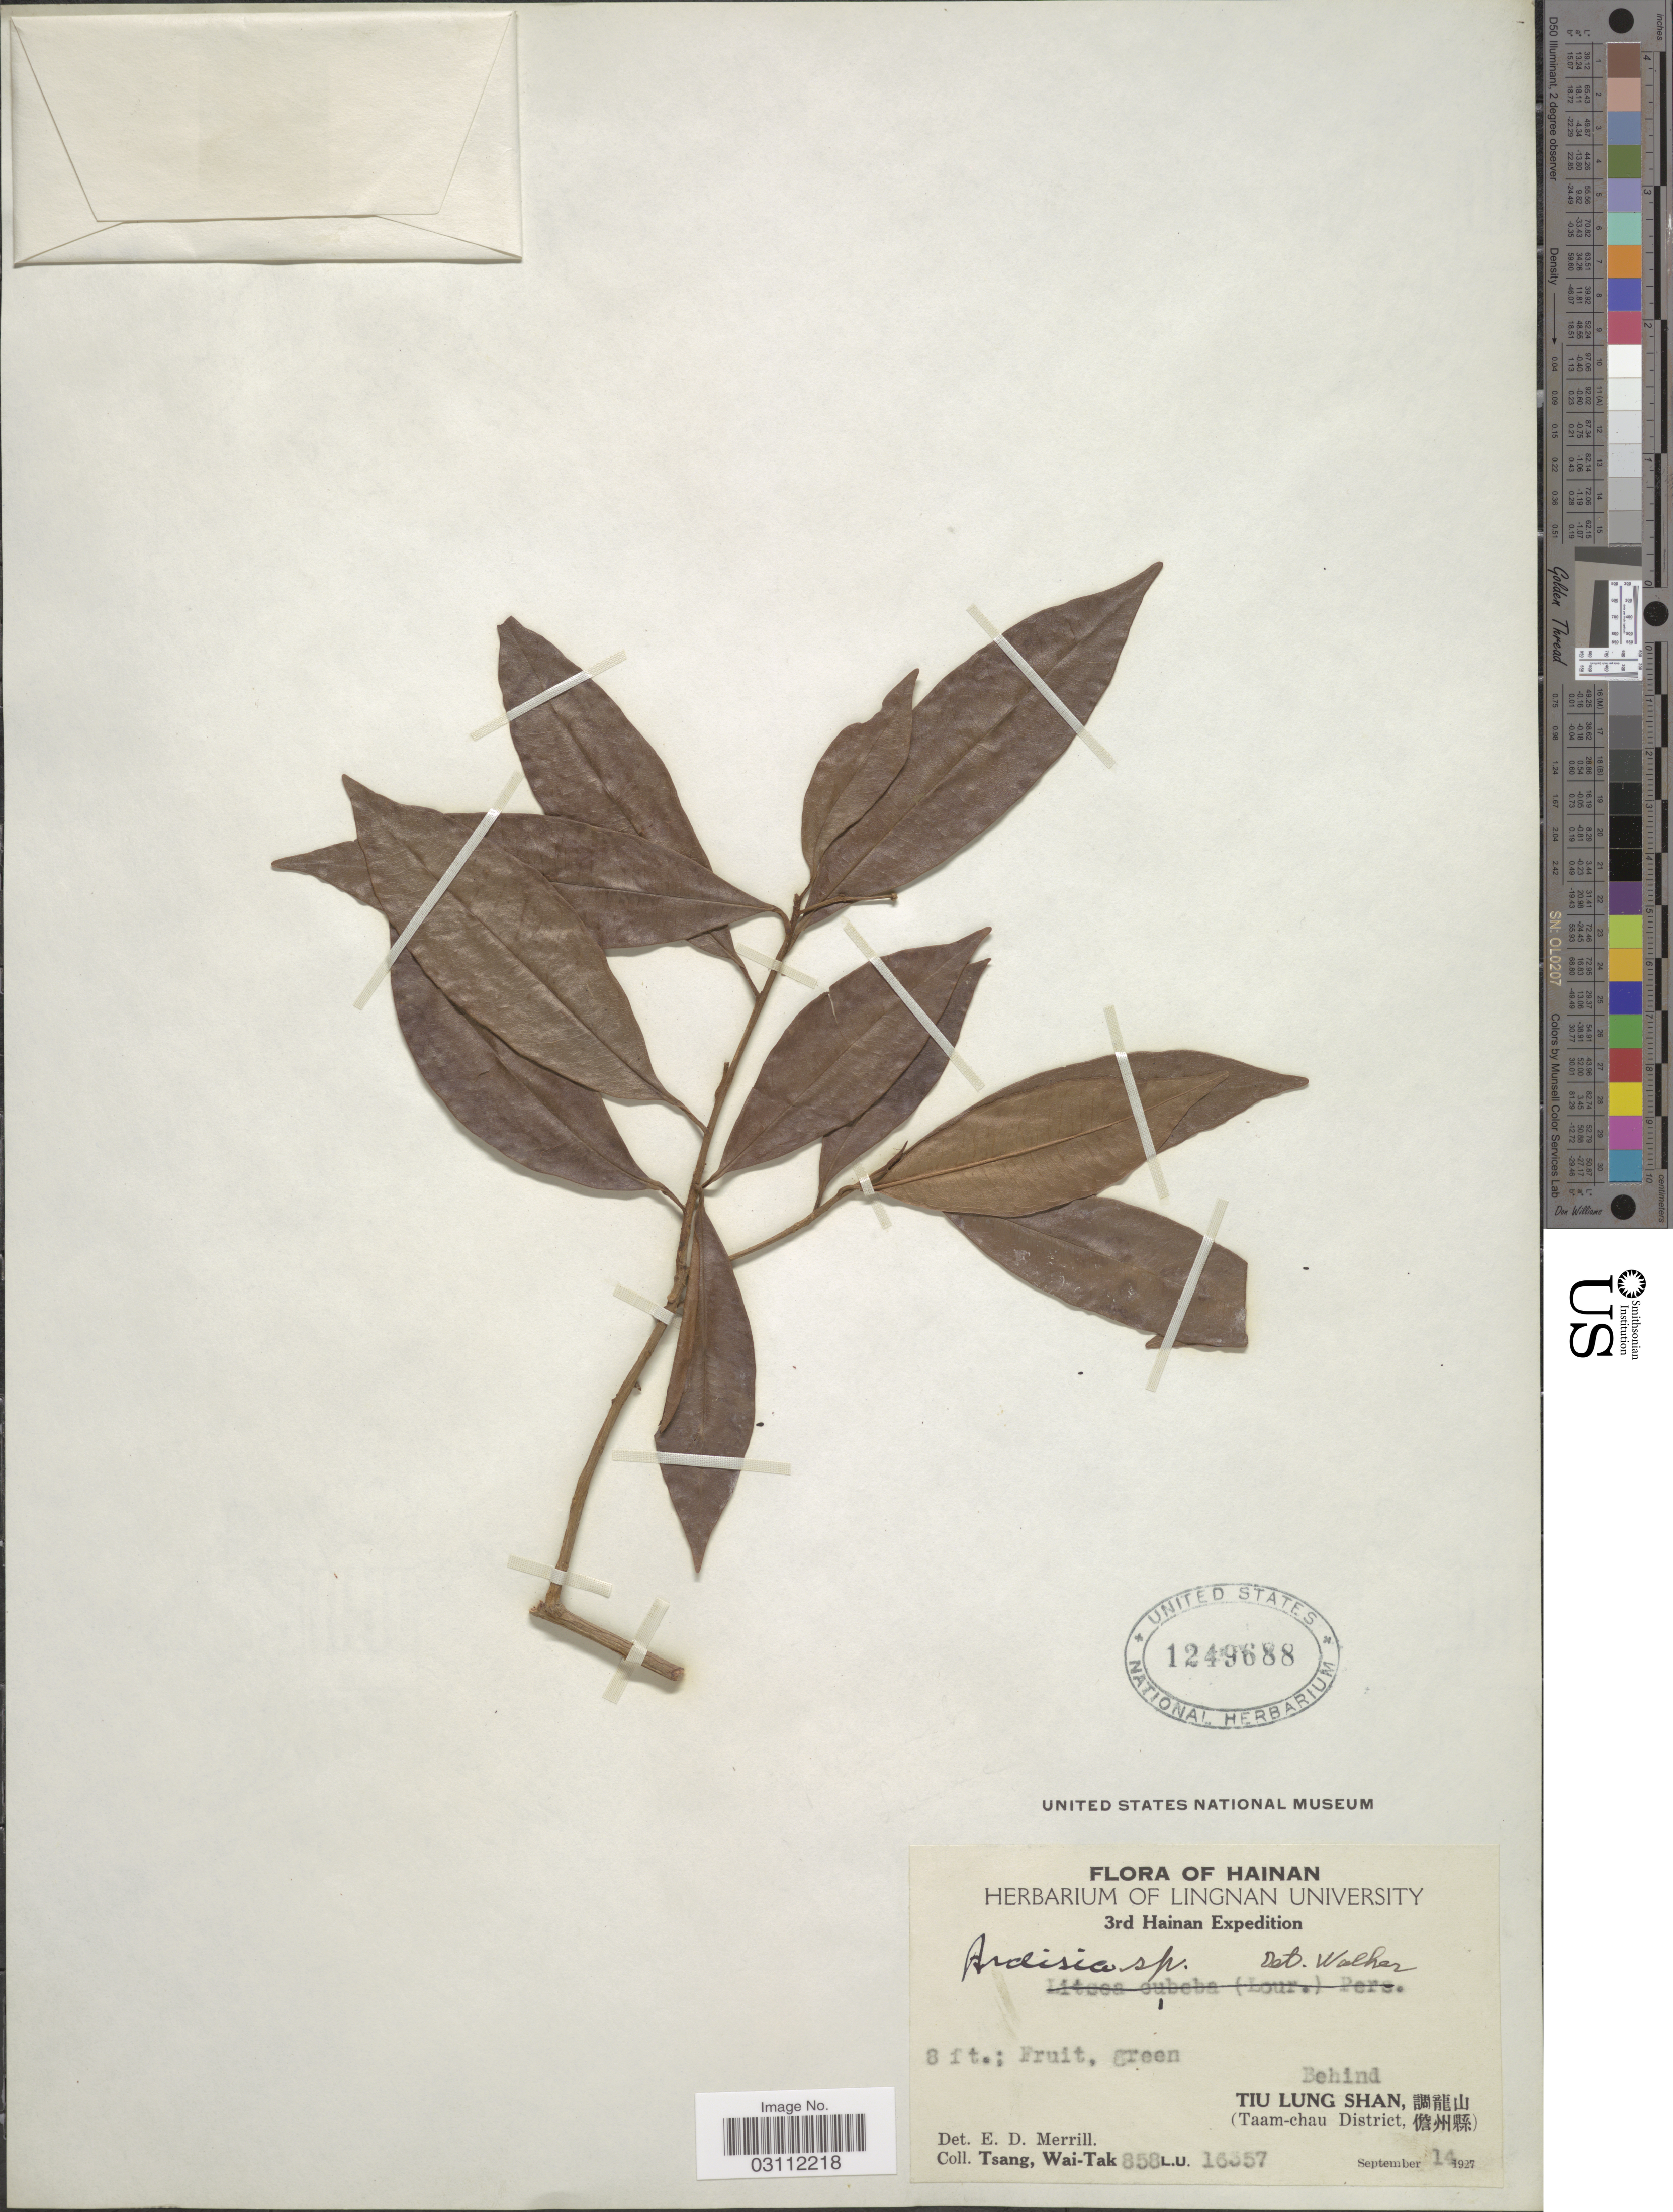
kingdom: Plantae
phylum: Tracheophyta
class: Magnoliopsida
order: Ericales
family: Primulaceae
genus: Ardisia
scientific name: Ardisia sp.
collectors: W. T. Tsang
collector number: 858/LU16357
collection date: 1927-09-14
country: China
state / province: Hainan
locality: Behind Tiu Lung Shan, X. (Taam-chau District, X).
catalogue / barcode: US 1249688